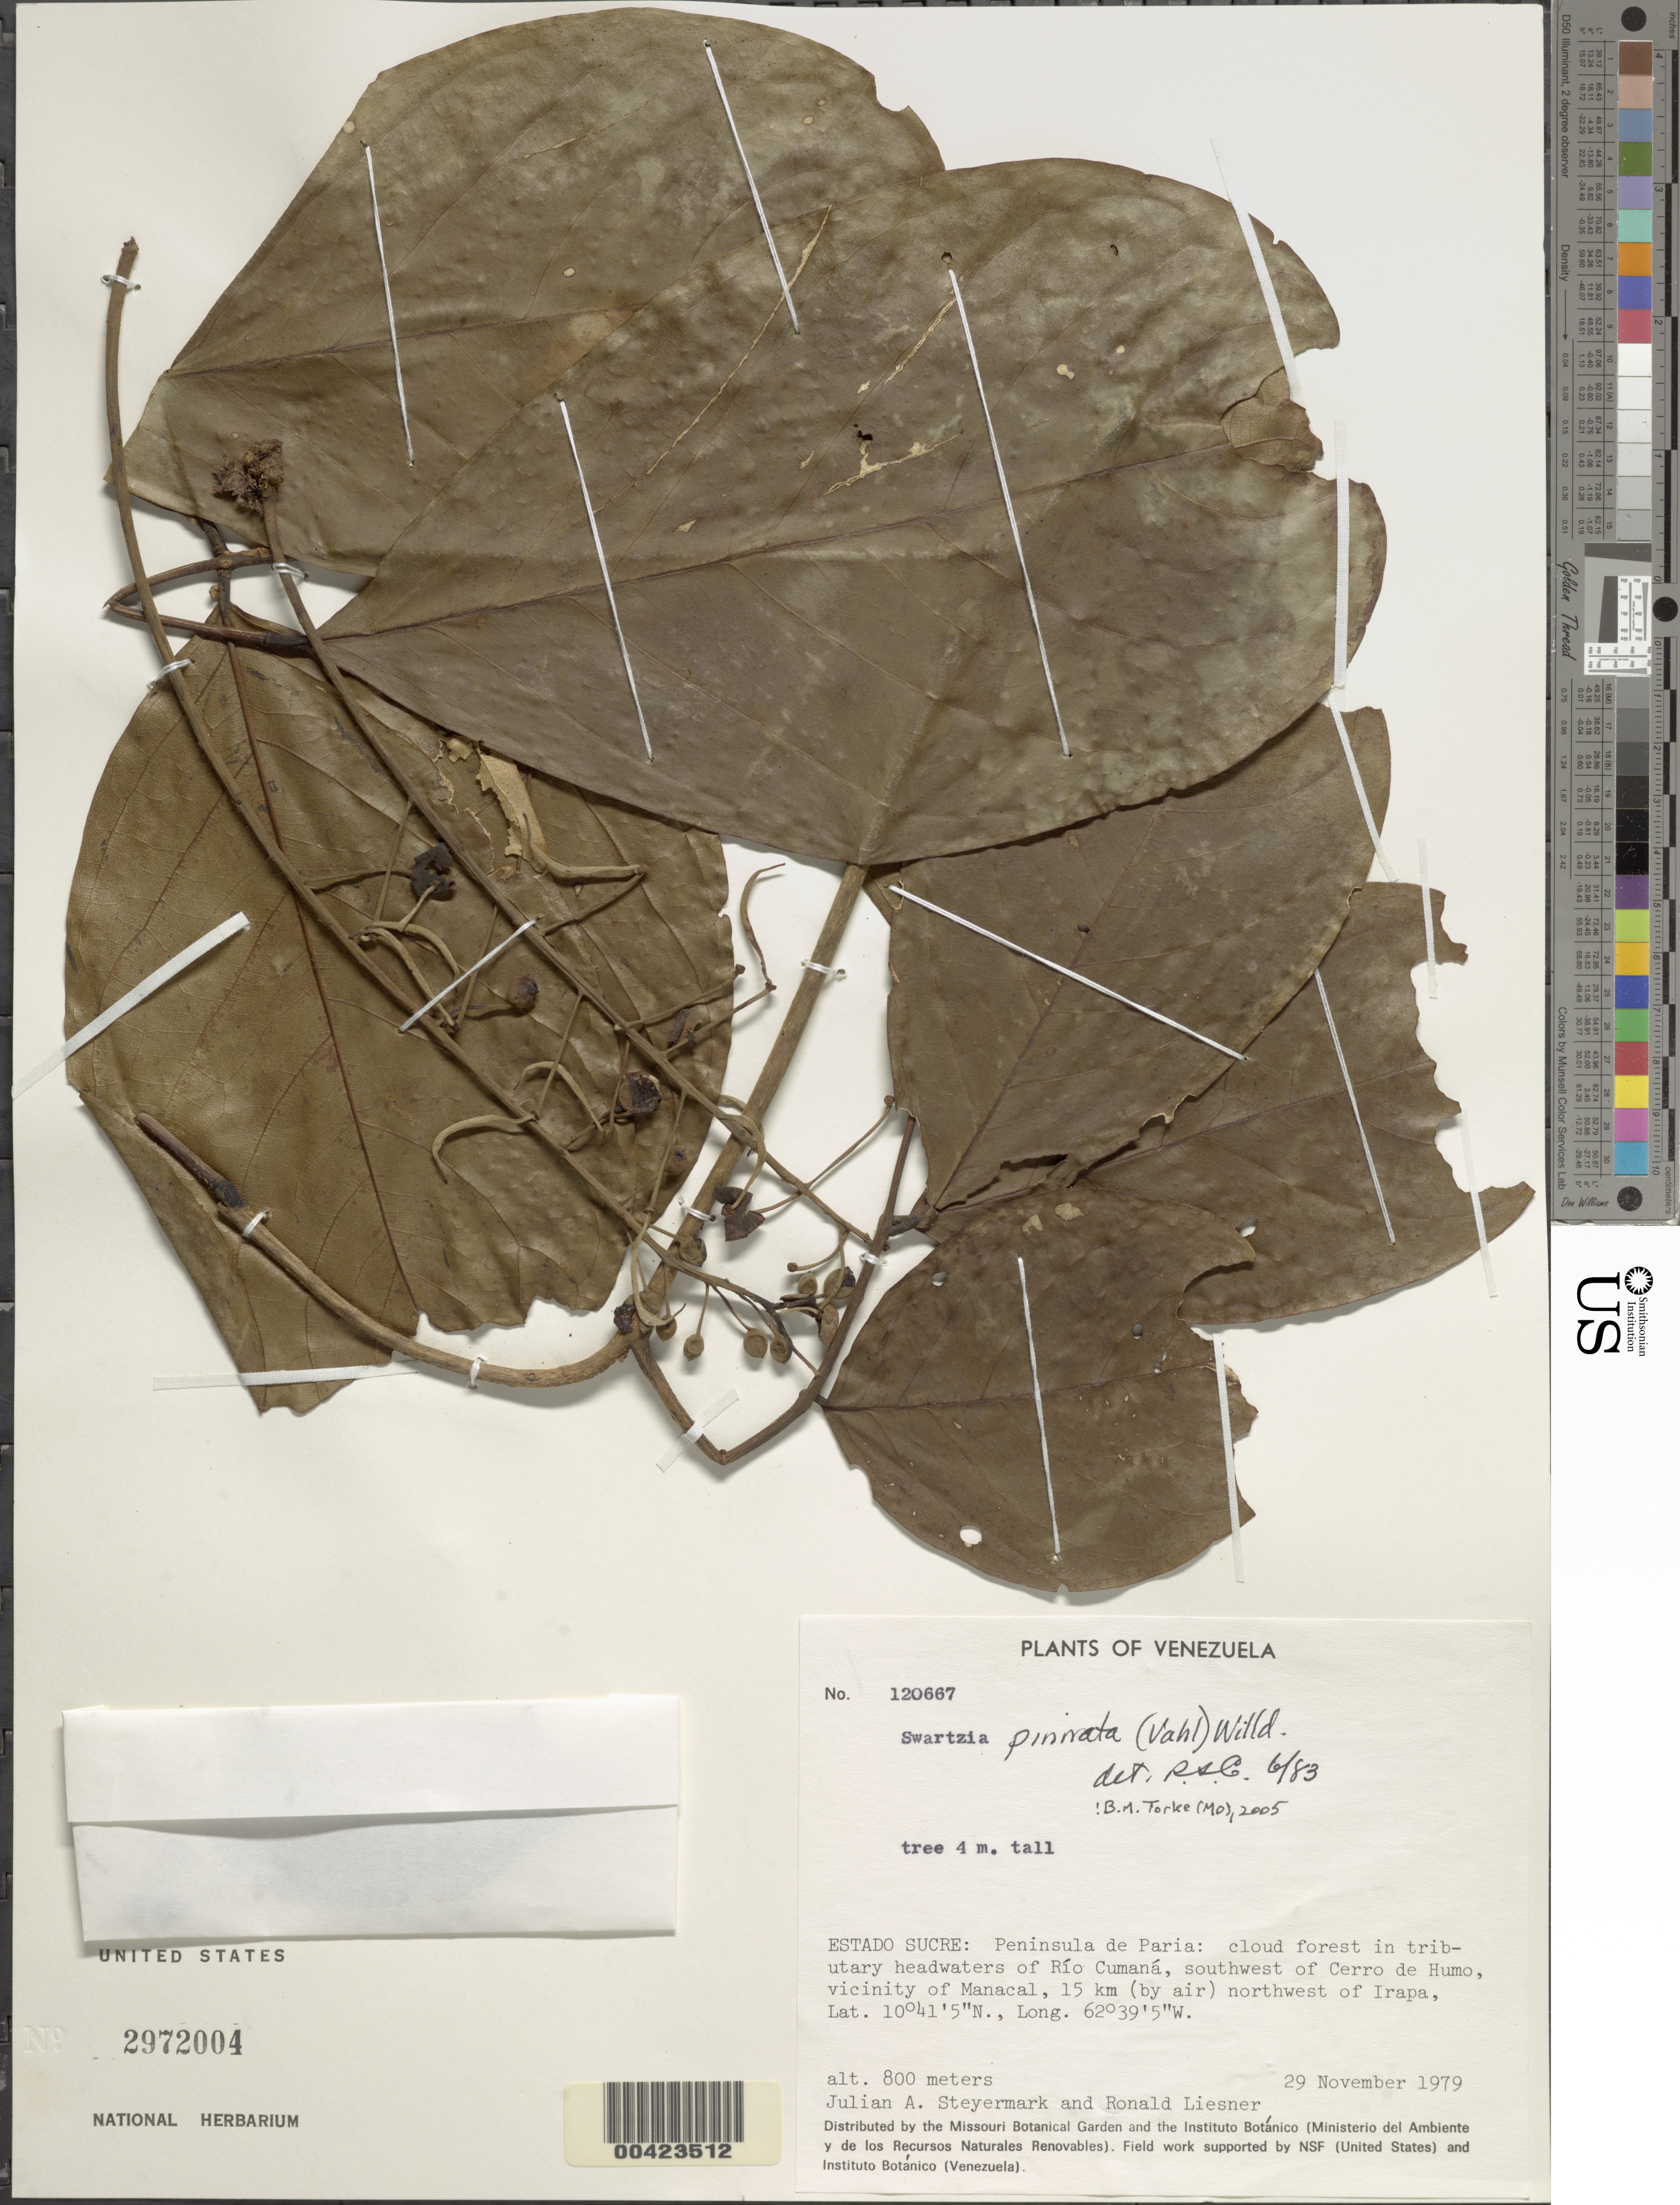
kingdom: Plantae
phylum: Tracheophyta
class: Magnoliopsida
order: Fabales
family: Fabaceae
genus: Swartzia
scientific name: Swartzia pinnata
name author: (Vahl) Willd.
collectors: J. Steyermark & R. L. Liesner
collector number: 120667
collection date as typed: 29 Nov 1979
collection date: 1979-11-29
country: Venezuela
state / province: Sucre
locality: Manacal, vicinity of; 15 km (by air) nw of irapa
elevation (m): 800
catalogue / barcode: US 2972004